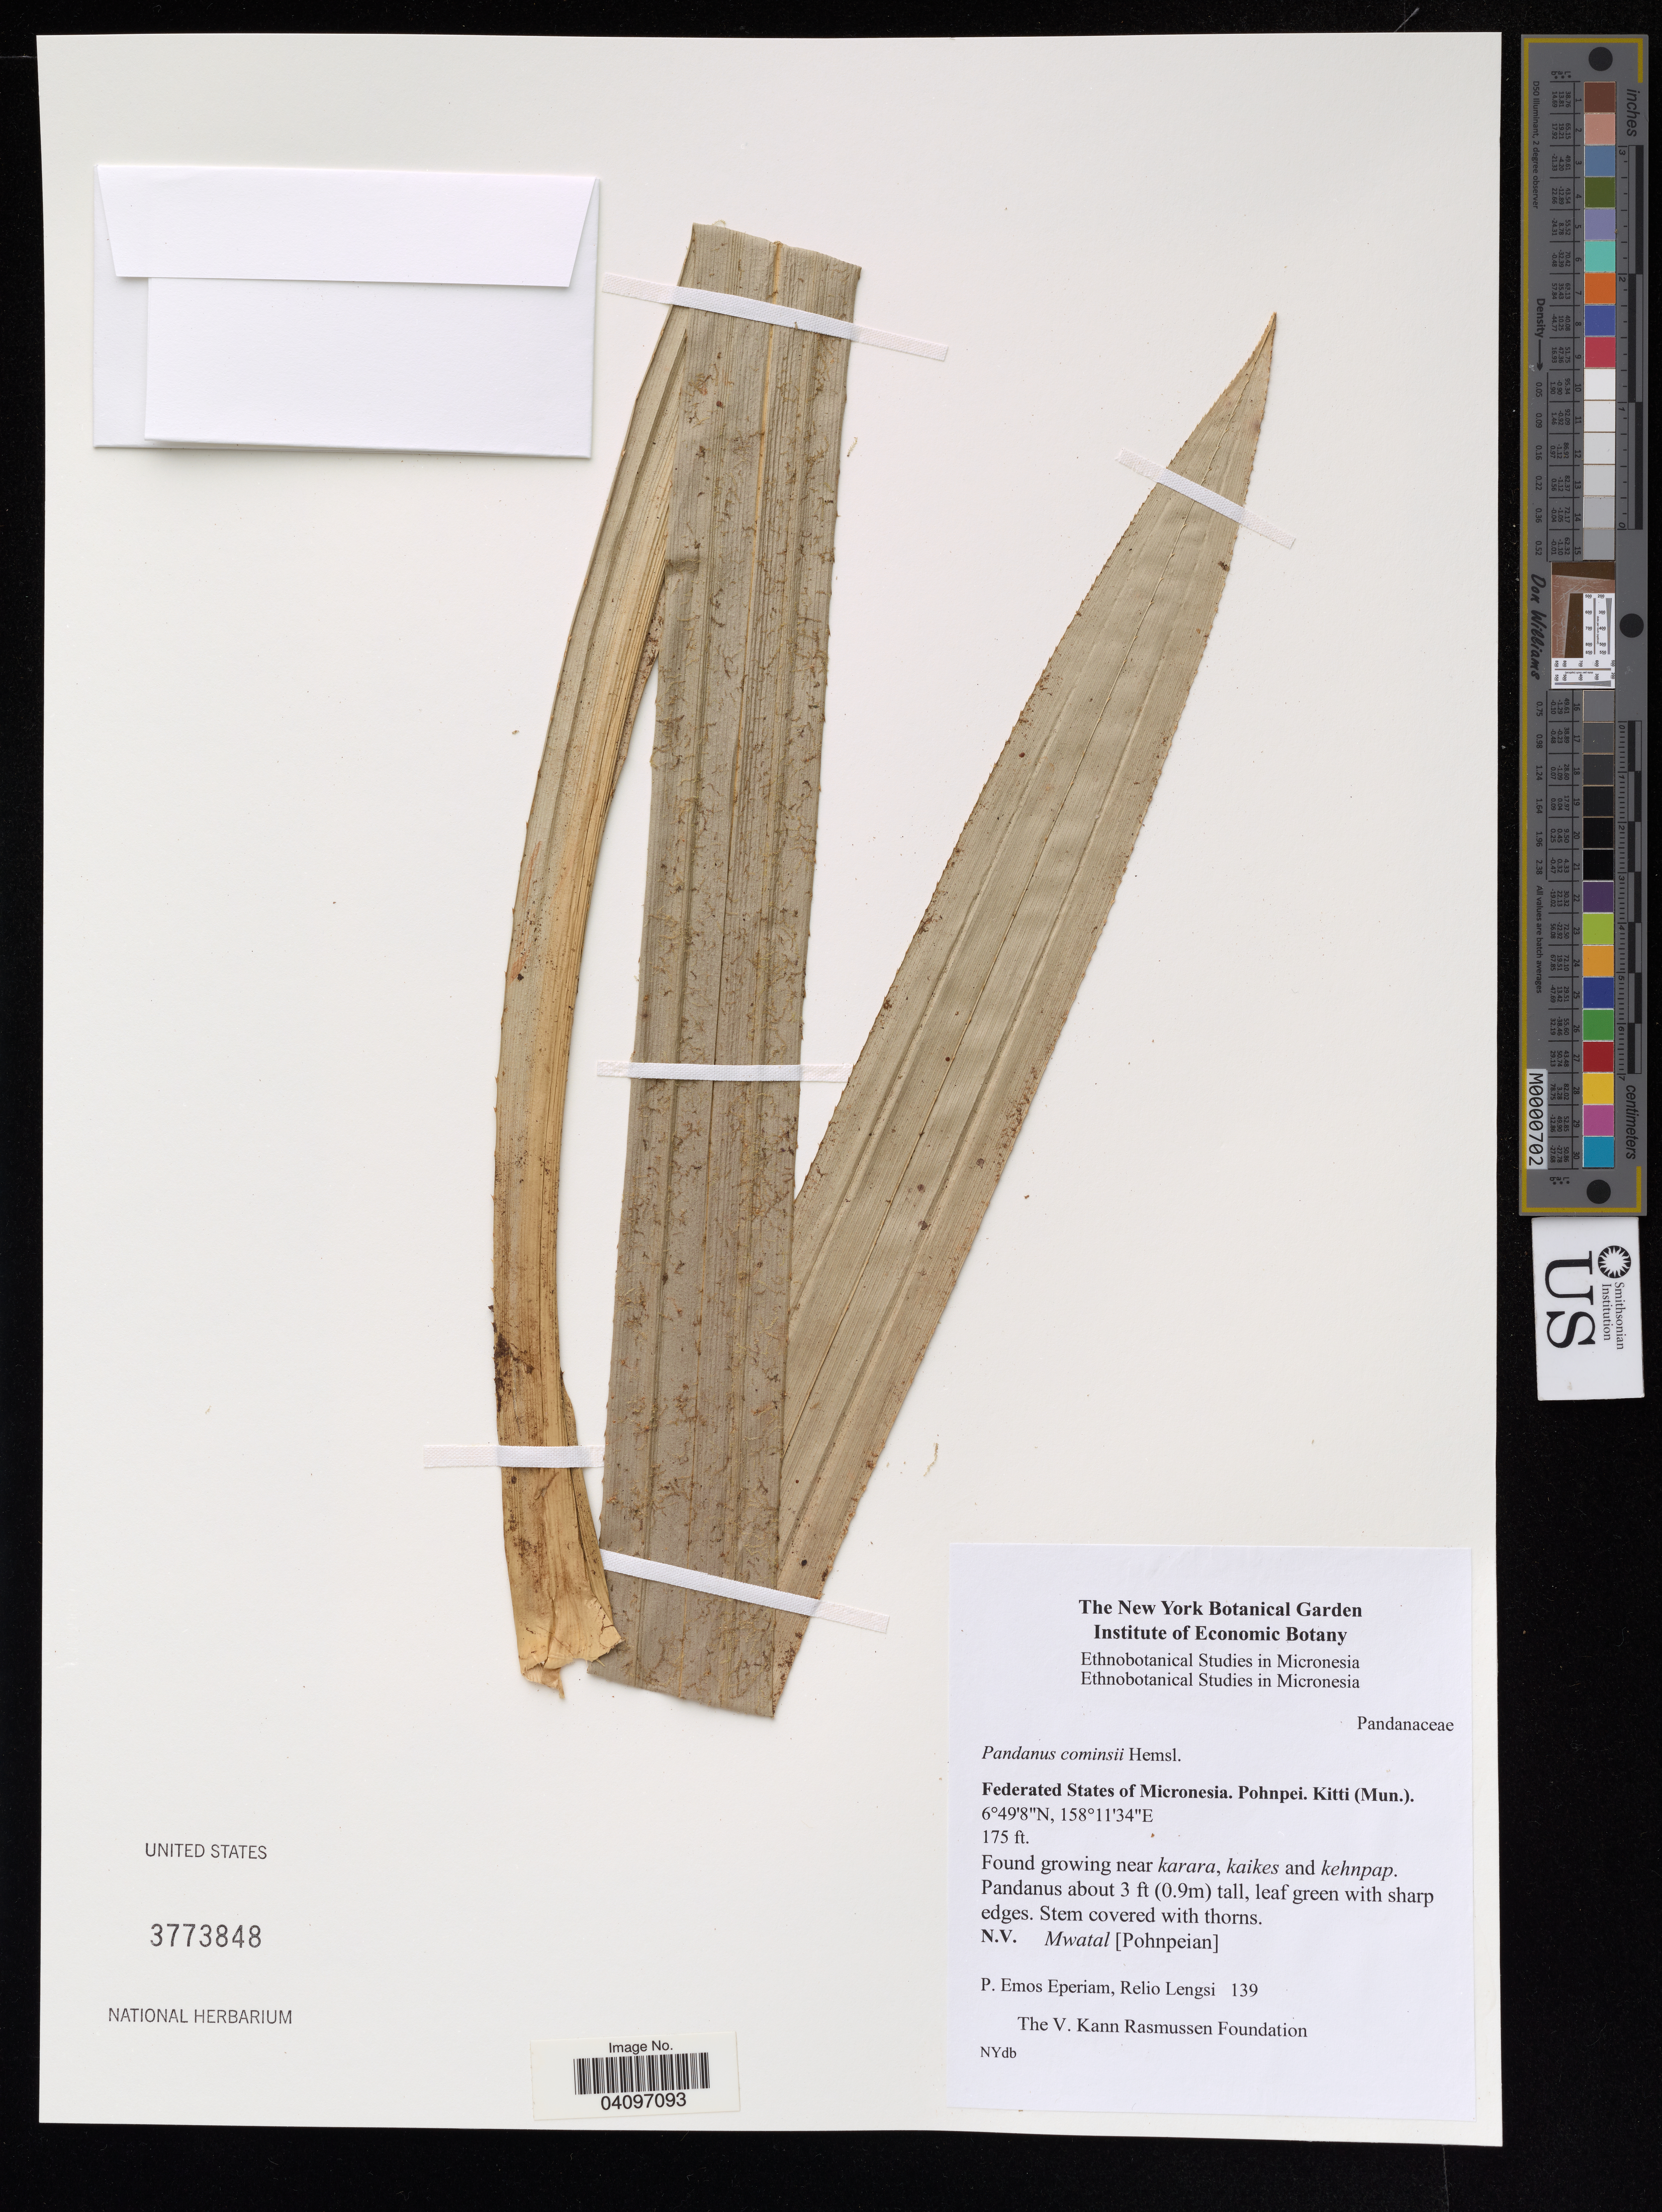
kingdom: Plantae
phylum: Tracheophyta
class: Liliopsida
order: Pandanales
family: Pandanaceae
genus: Pandanus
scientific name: Pandanus cominsii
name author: Hemsl.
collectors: P. Eperiam & R. Lengsi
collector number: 139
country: Micronesia, Federated States of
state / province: Pohnpei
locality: Federated States of Micronesia. Pohnpei. Kitti (Mun.).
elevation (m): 53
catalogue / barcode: US 3773848